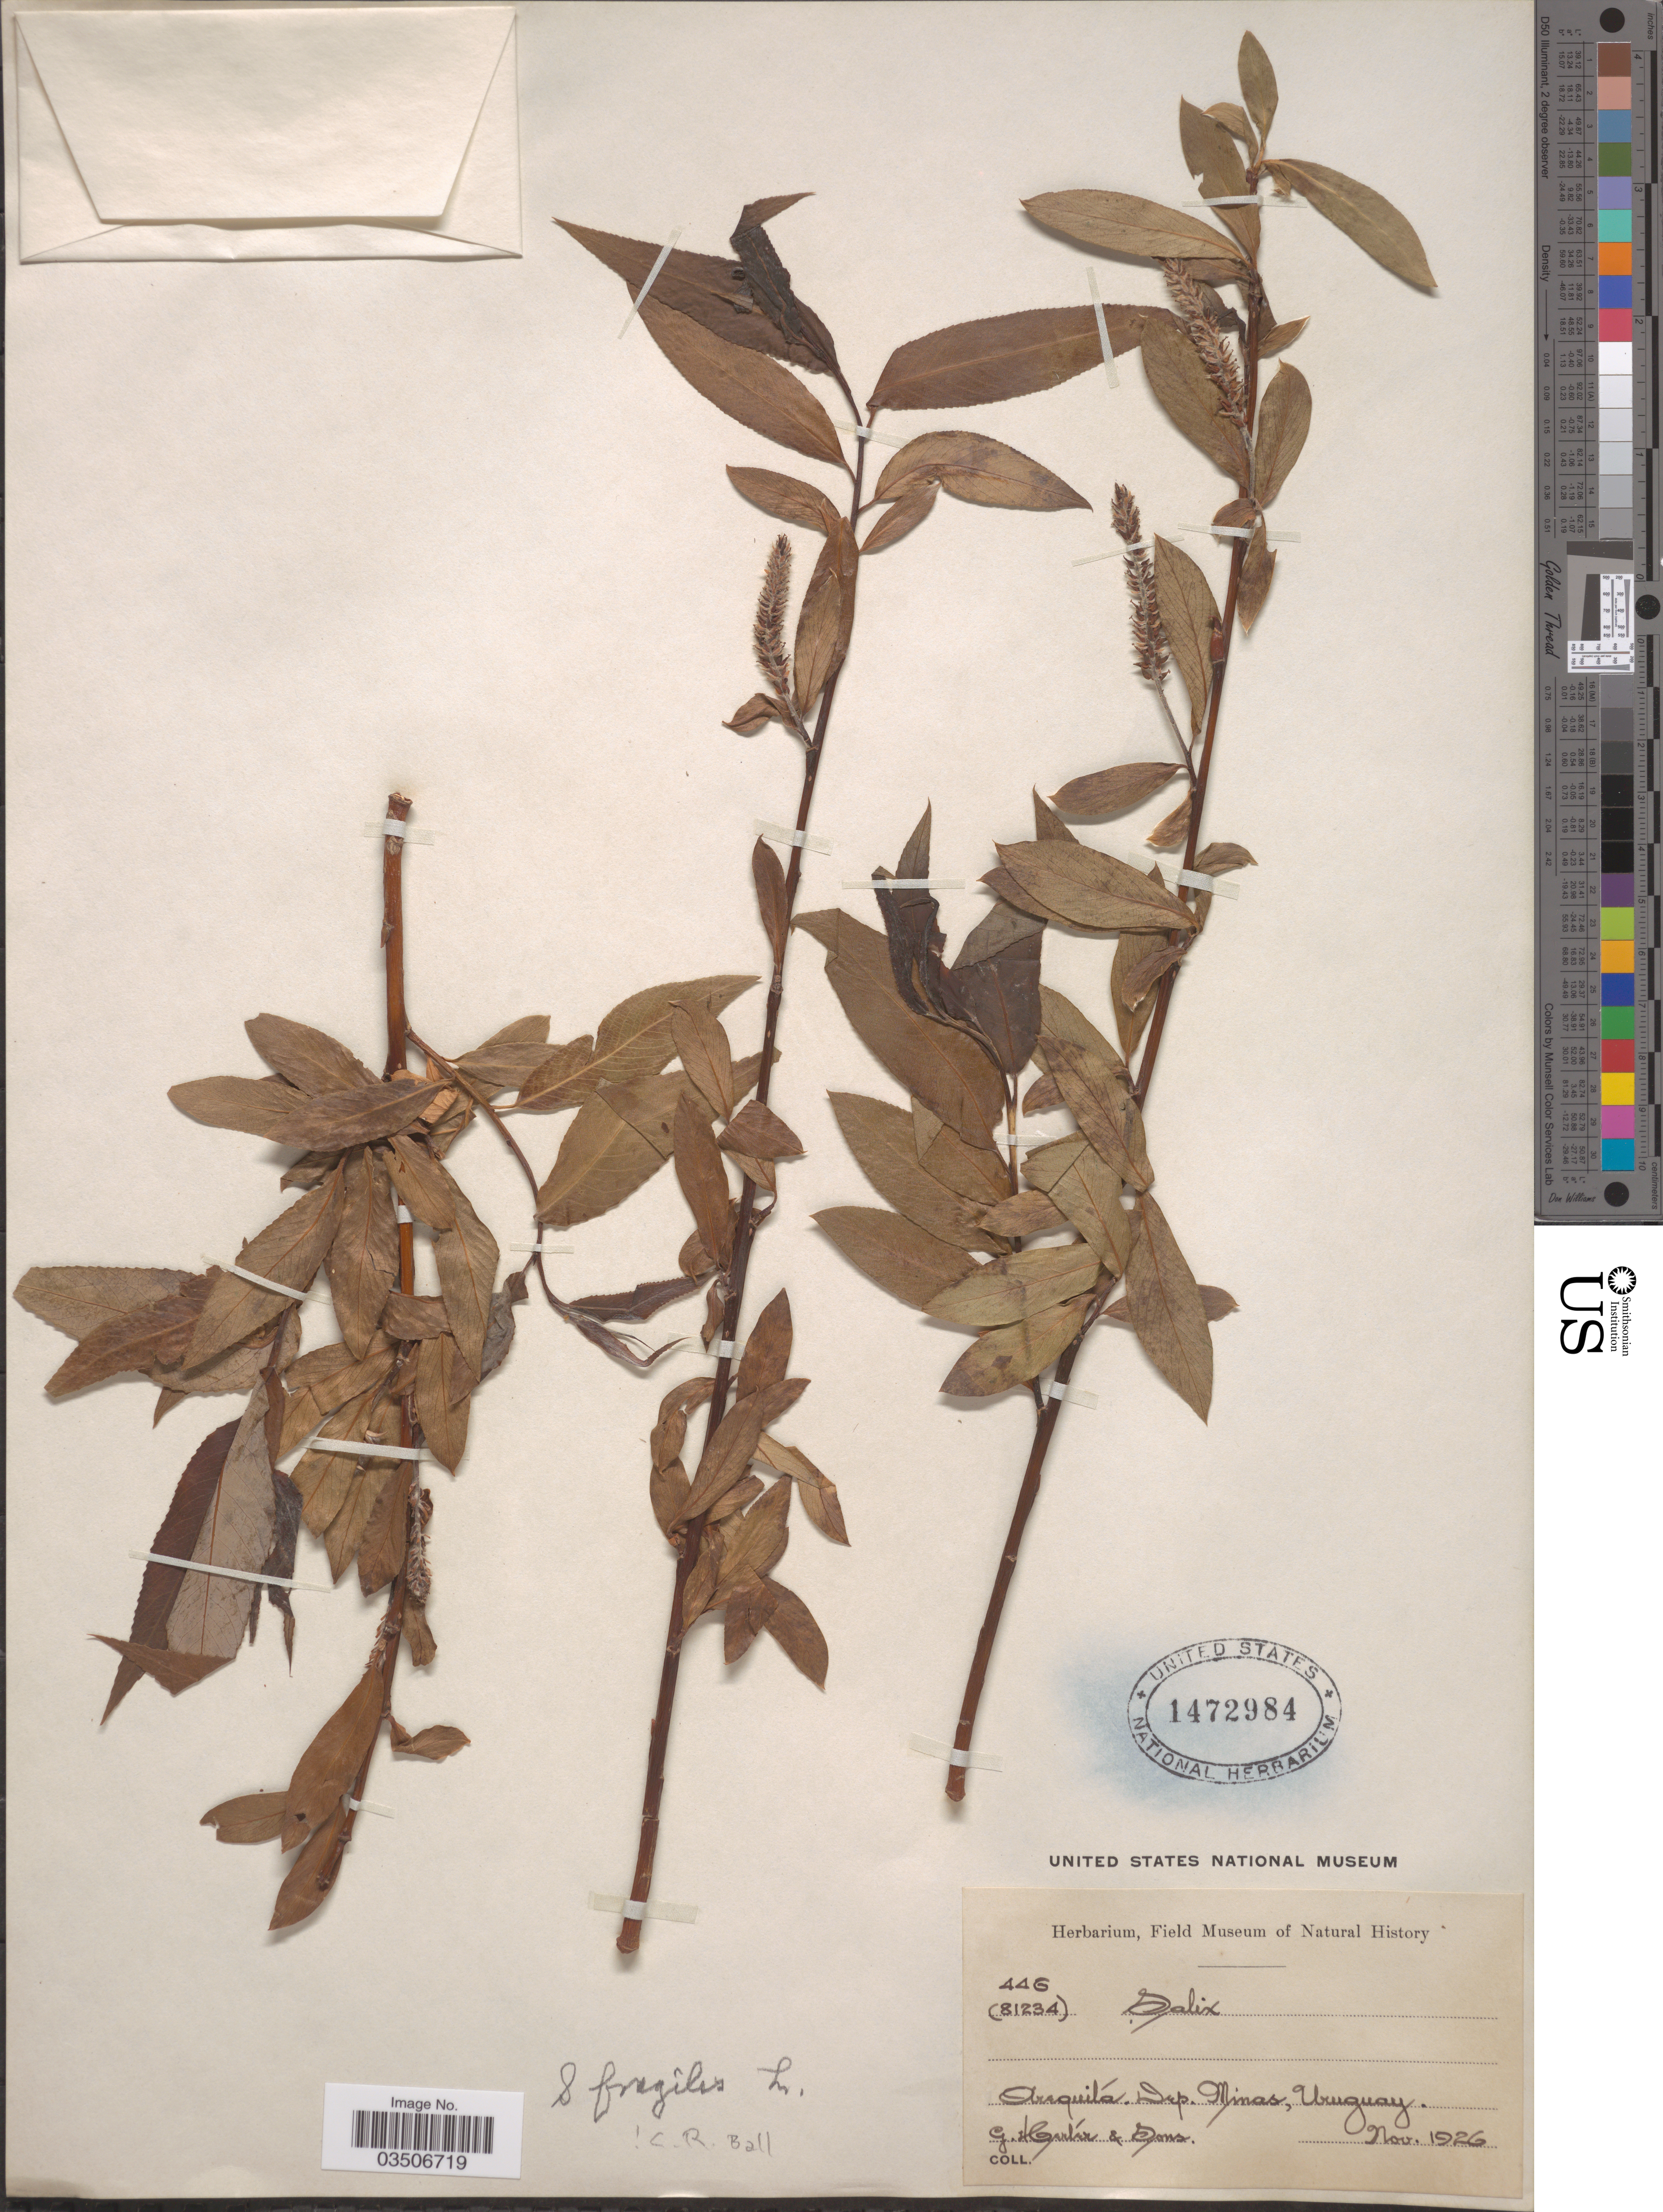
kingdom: Plantae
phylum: Tracheophyta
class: Magnoliopsida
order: Malpighiales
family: Salicaceae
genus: Salix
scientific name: Salix fragilis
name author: L.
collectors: G. Carter & Sons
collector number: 446/(81234)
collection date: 1926-11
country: Uruguay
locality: Arequita. Dep. Minas.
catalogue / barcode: US 1472984